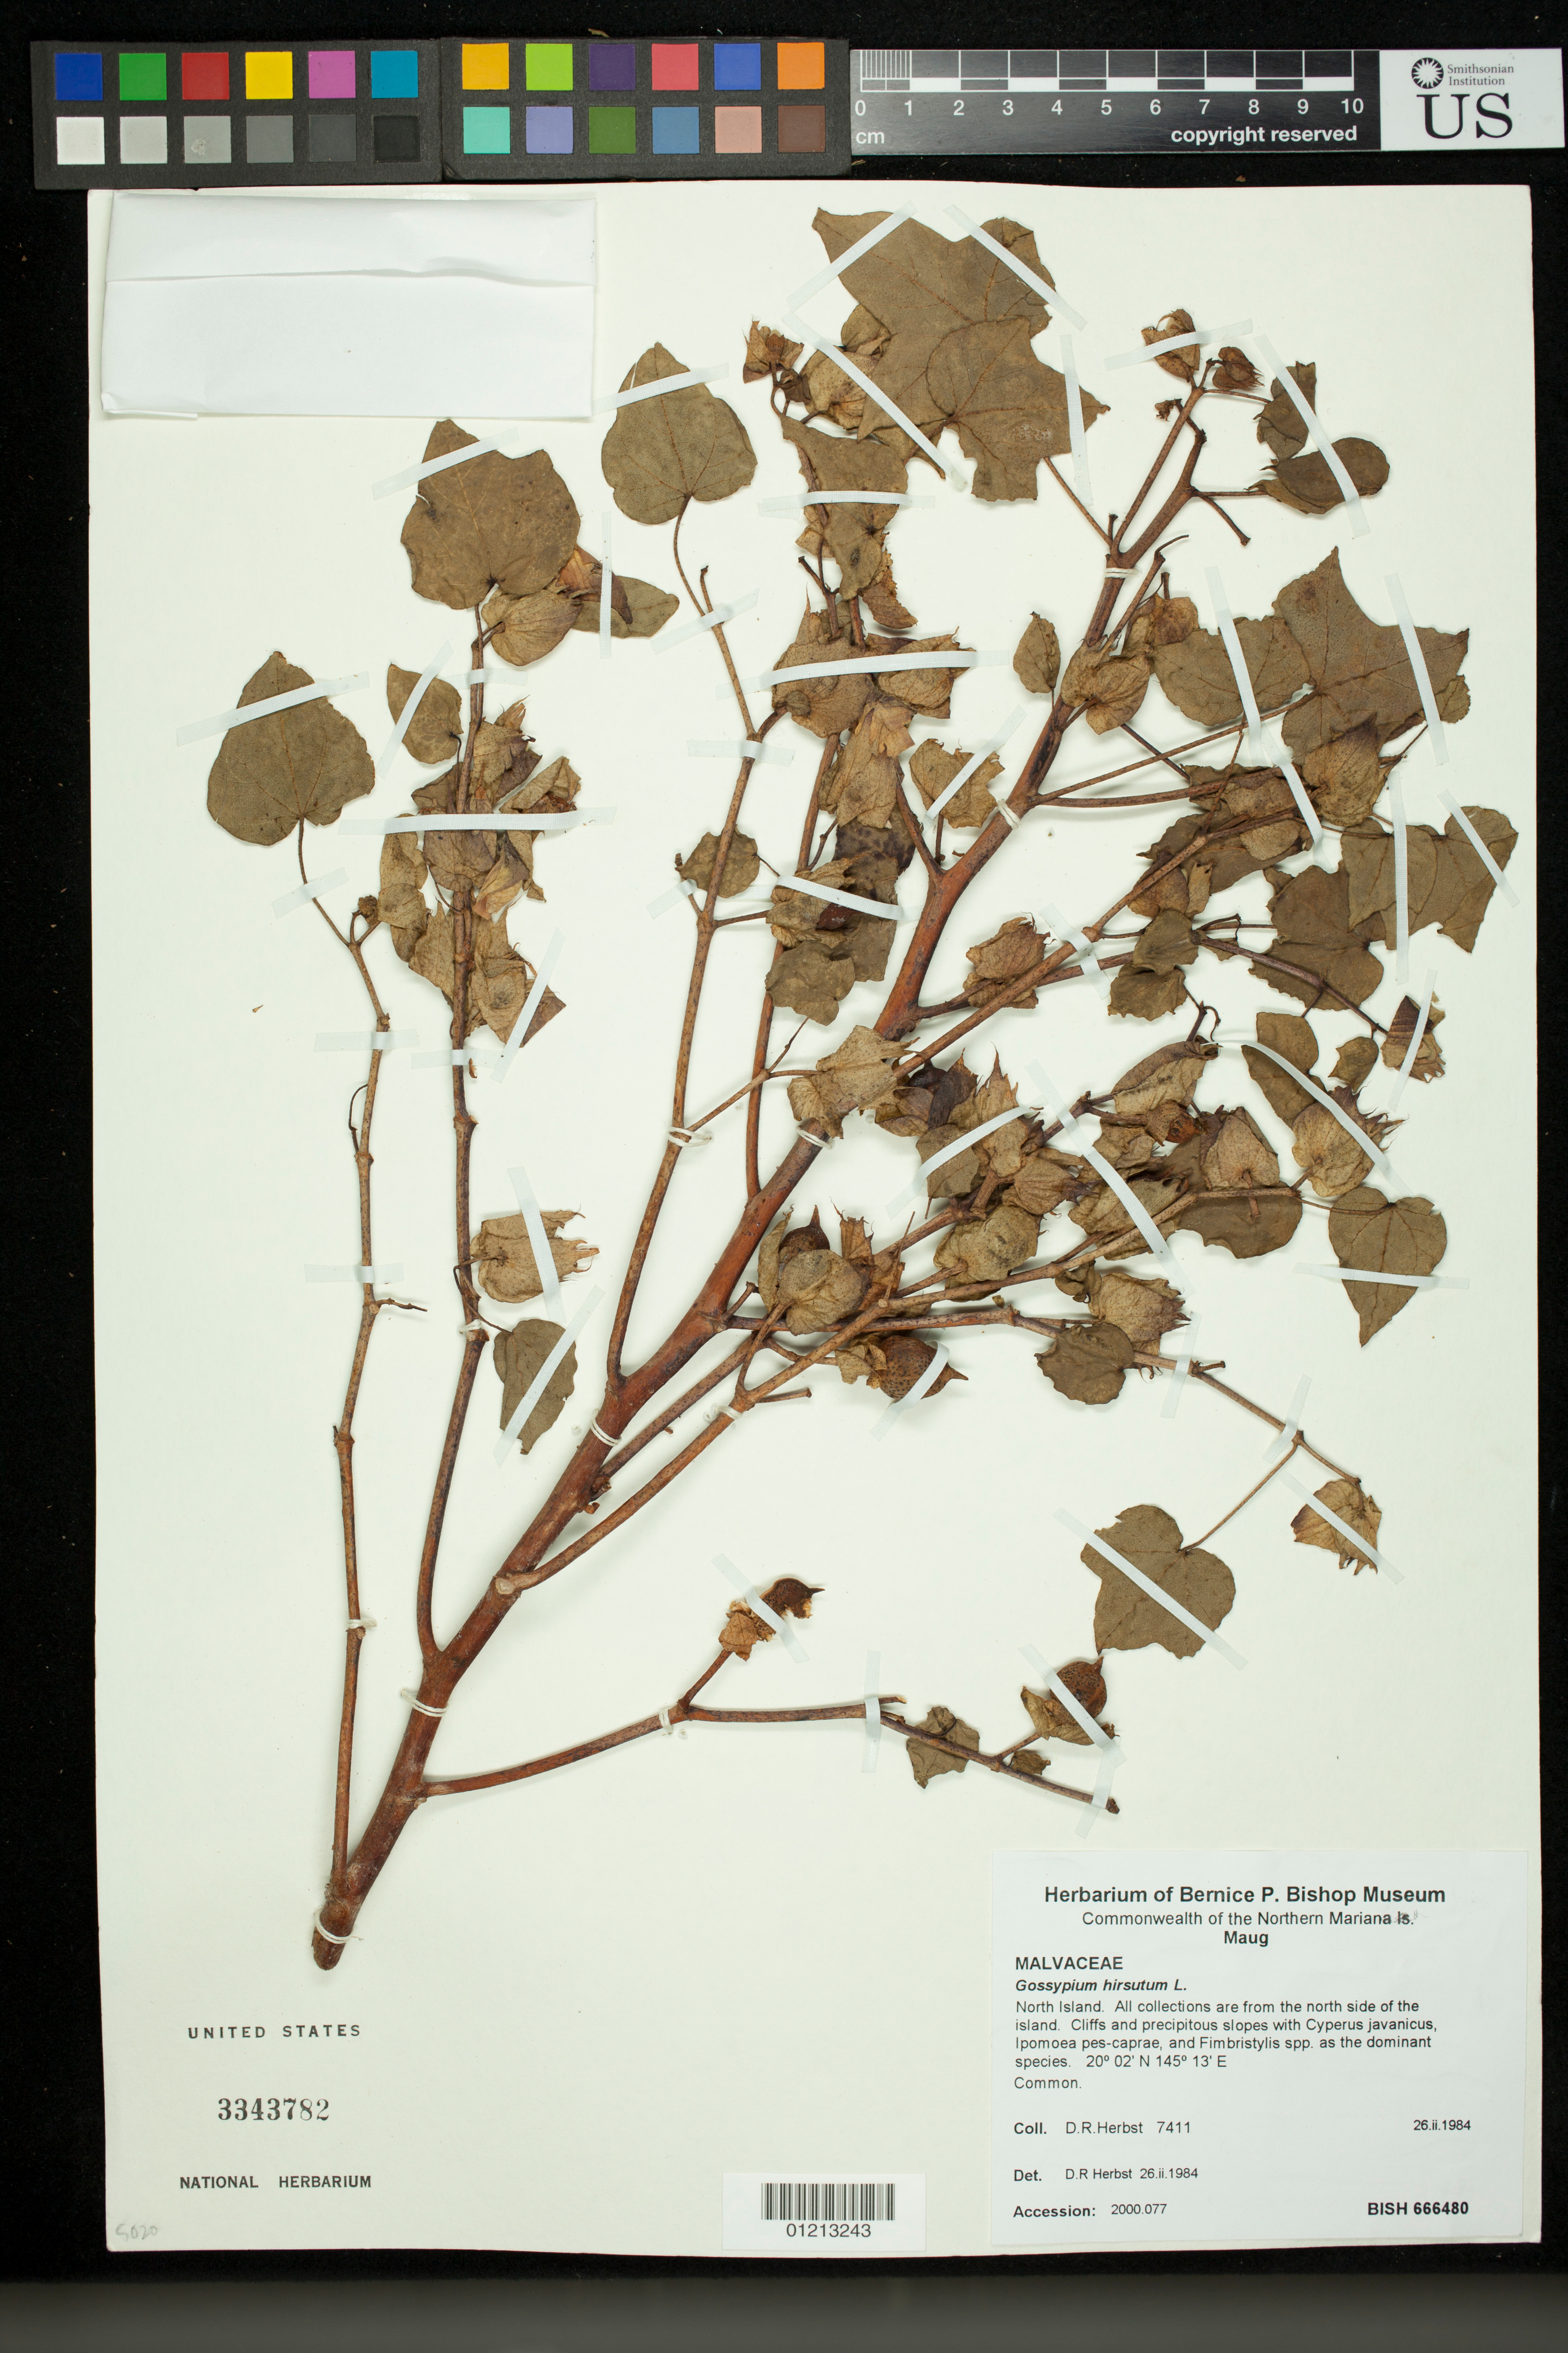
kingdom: Plantae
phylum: Tracheophyta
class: Magnoliopsida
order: Malvales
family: Malvaceae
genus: Gossypium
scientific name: Gossypium hirsutum var. taitense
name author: (Parl.) Roberty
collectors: D. R. Herbst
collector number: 7411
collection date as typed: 26 Feb 1984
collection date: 1984-02-26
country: Northern Mariana Islands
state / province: Northern Islands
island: North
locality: Maug. North Island. All collections are from the north side of the island.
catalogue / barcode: US 3343782